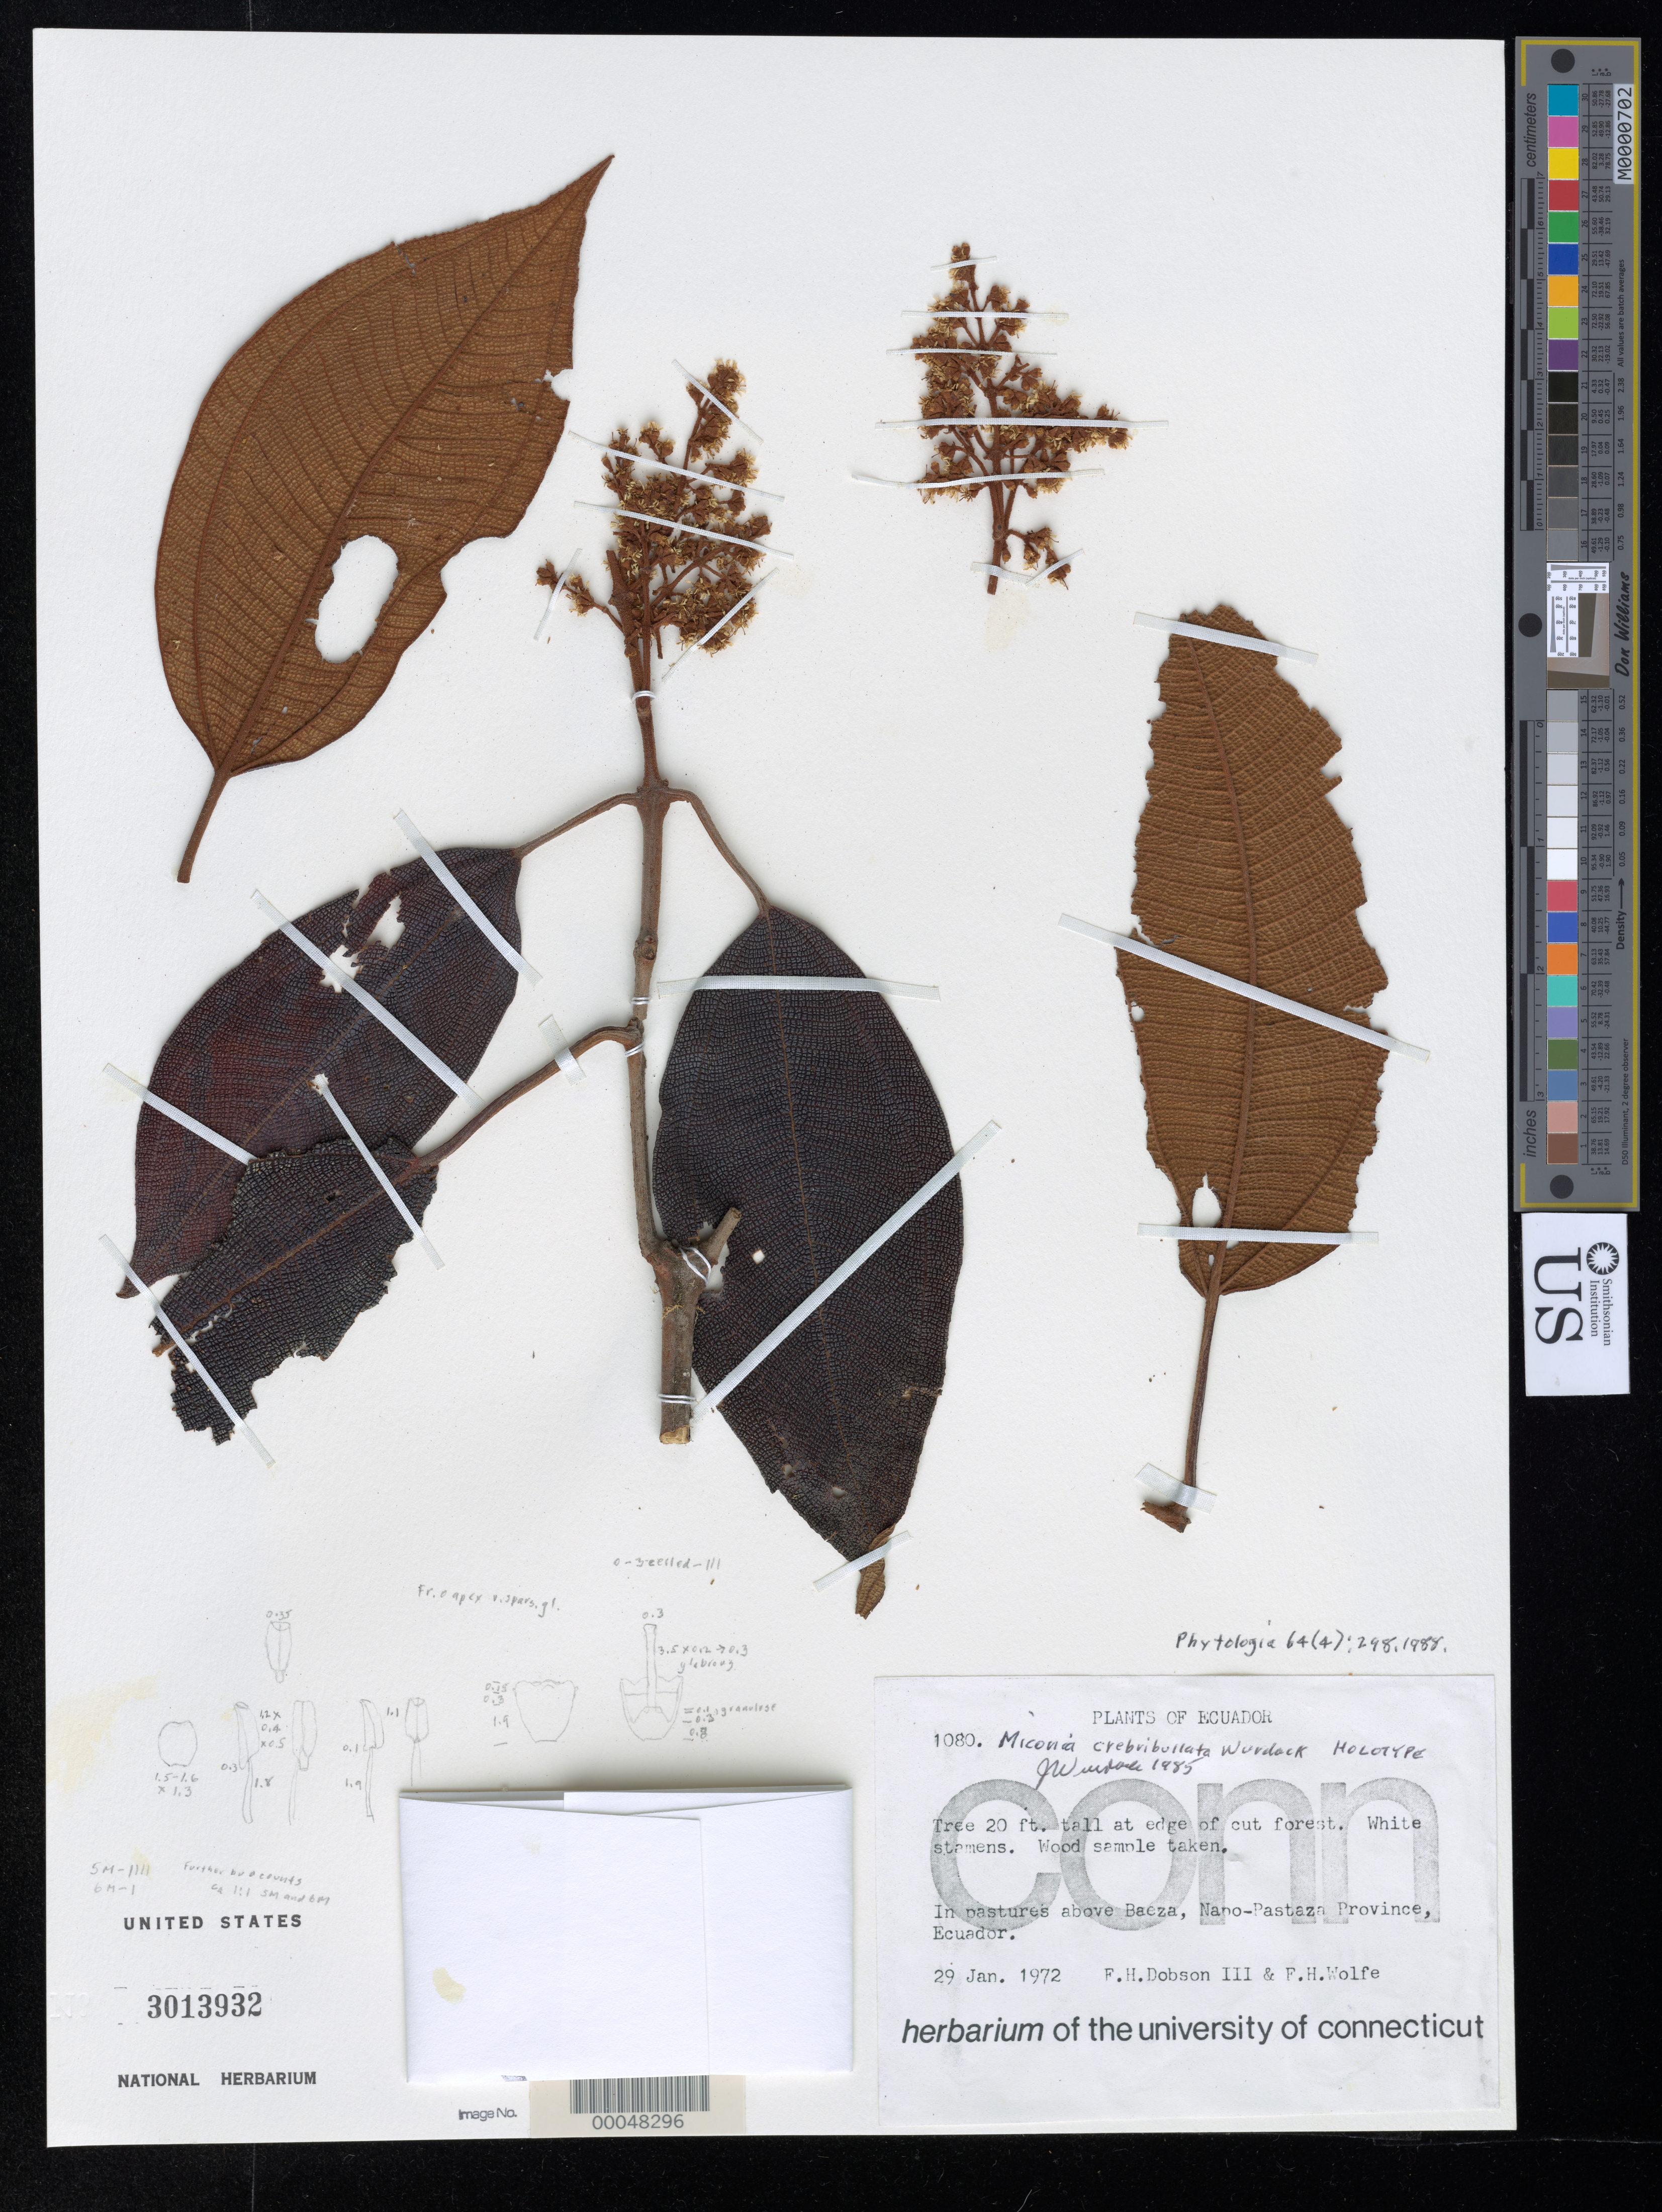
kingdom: Plantae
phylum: Tracheophyta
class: Magnoliopsida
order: Myrtales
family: Melastomataceae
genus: Miconia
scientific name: Miconia crebribullata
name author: Wurdack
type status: Holotype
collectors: F. Dobson III & F. Wolfe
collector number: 1080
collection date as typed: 29 Jan 1972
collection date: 1972-01-29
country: Ecuador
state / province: Napo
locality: Above Baeza.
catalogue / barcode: US 3013932